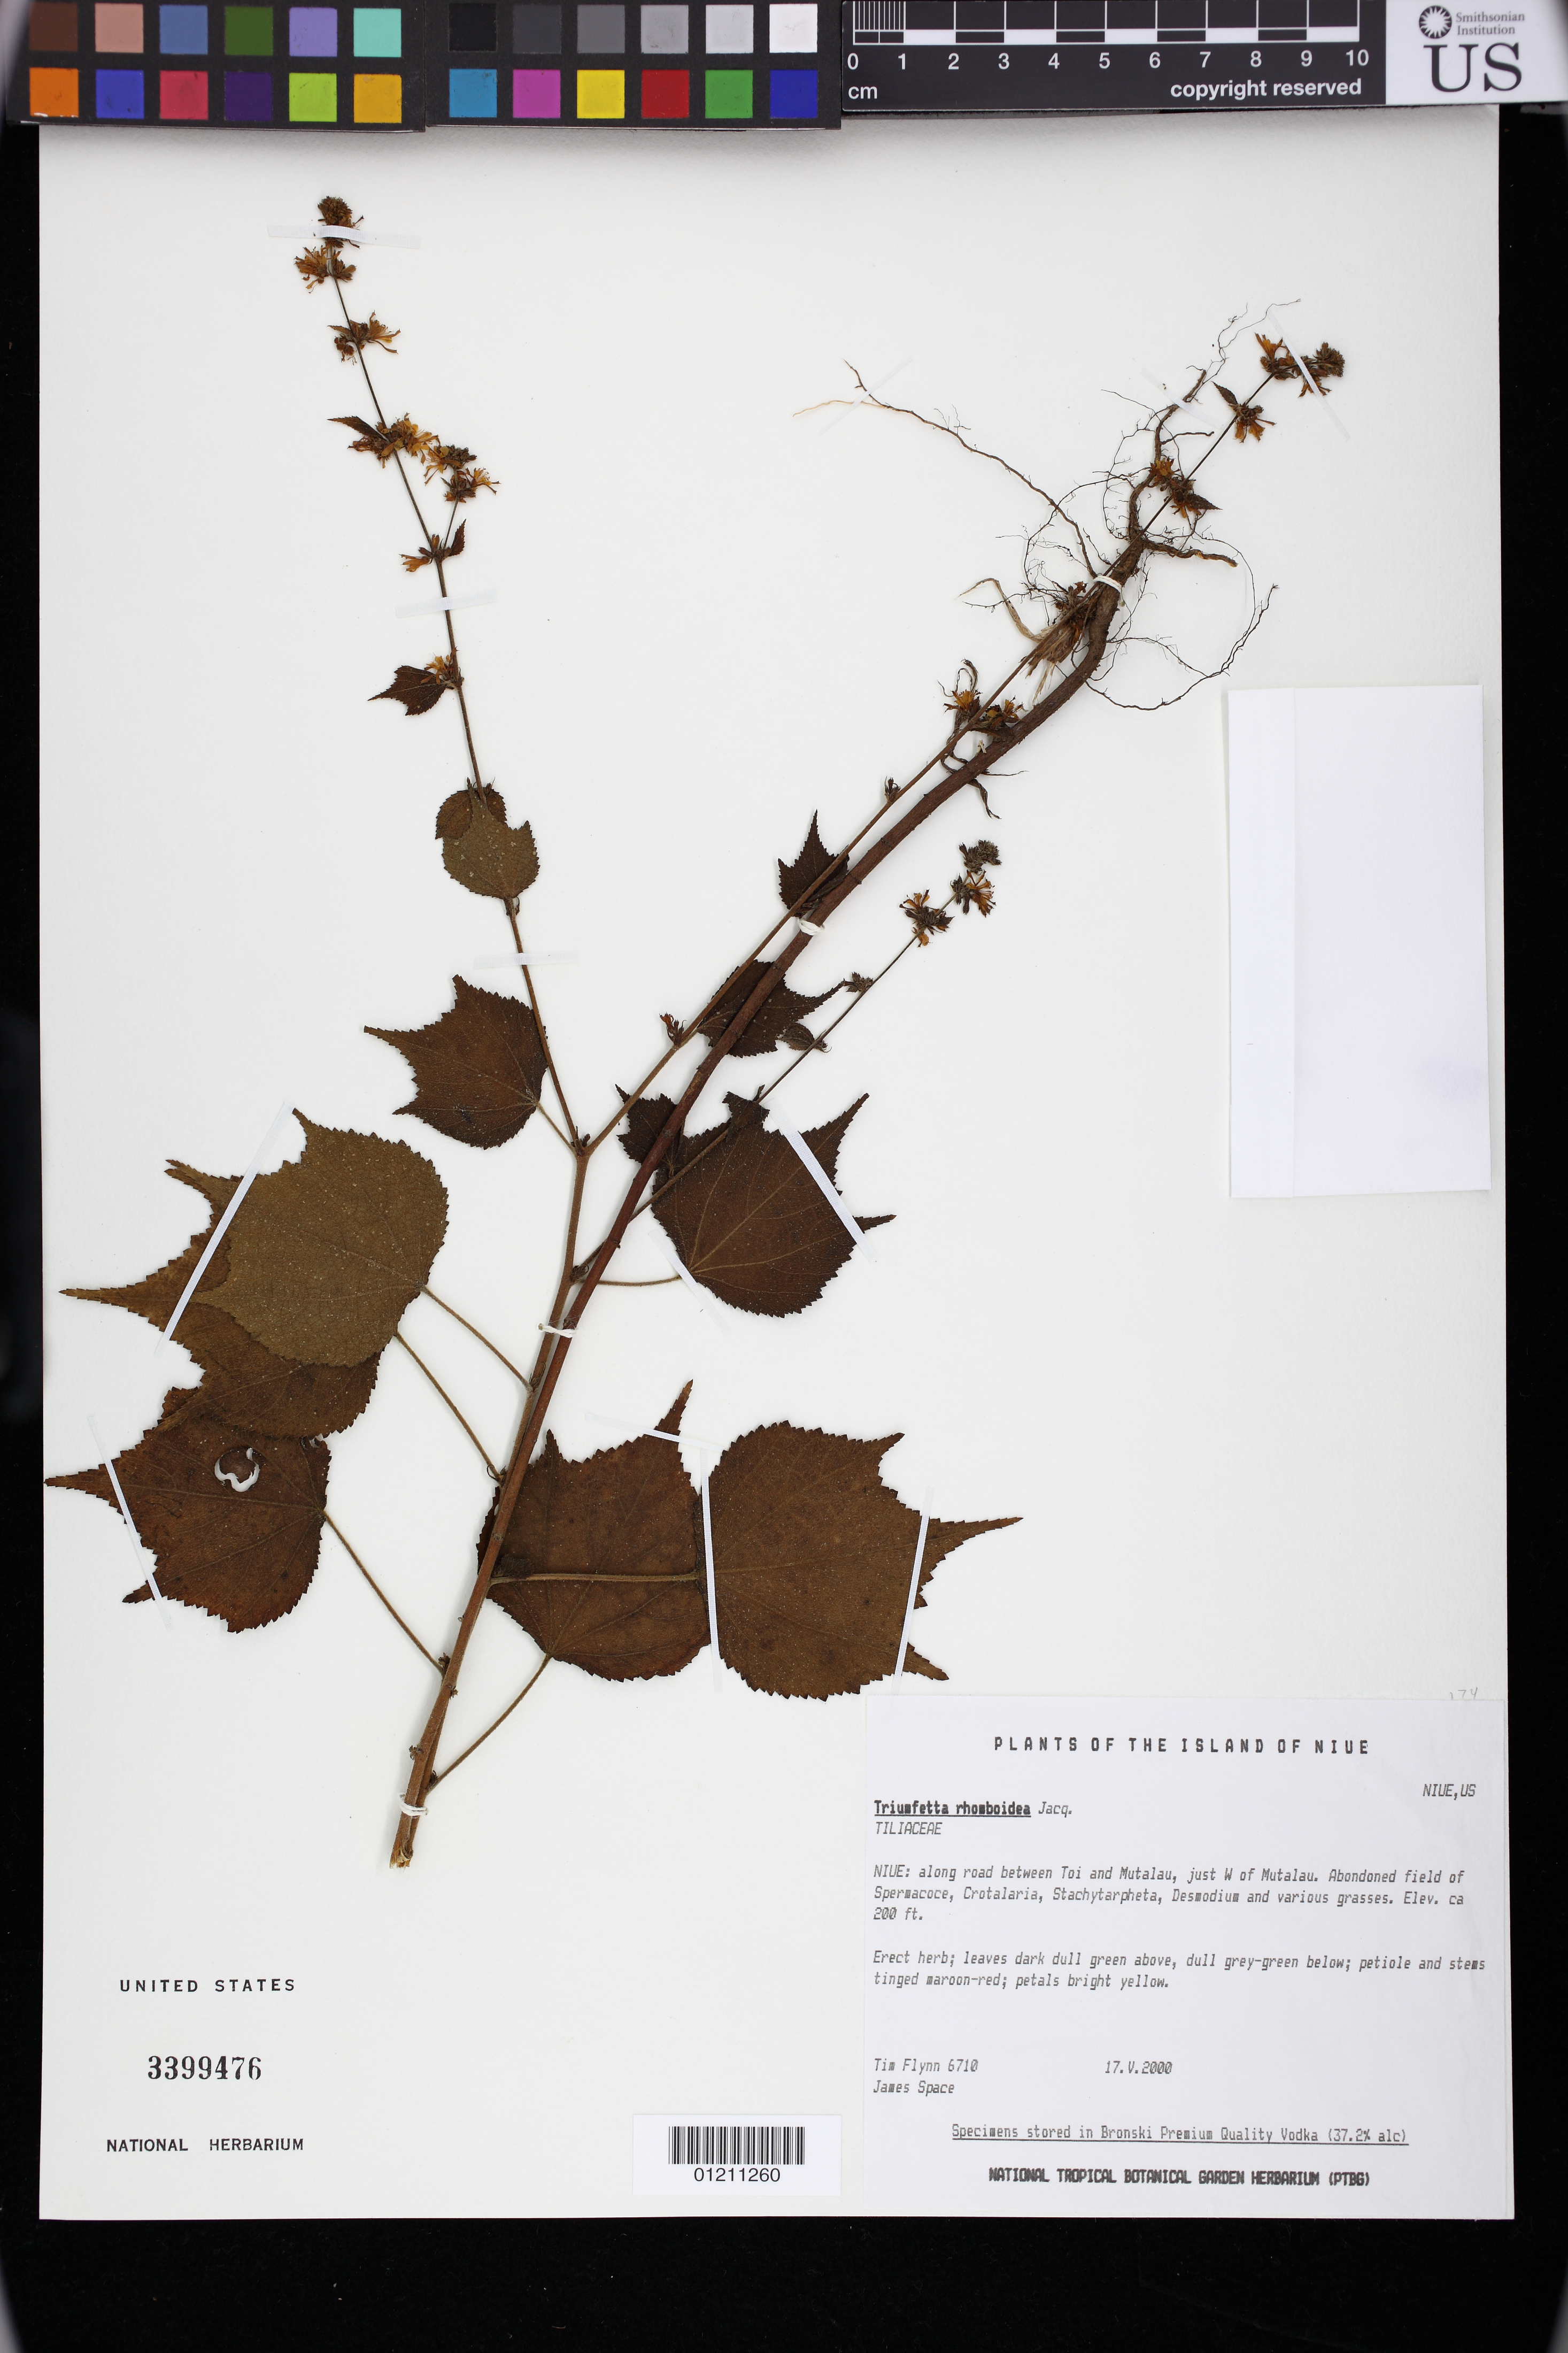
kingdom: Plantae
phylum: Tracheophyta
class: Magnoliopsida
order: Malvales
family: Malvaceae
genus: Triumfetta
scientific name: Triumfetta rhomboidea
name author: Jacq.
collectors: T. W. Flynn & J. Space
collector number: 6710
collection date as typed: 17 May 2000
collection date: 2000-05-17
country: Niue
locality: Niue: along road between Toi and Mutalau, just W of Mutalau.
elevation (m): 61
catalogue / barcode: US 3399476